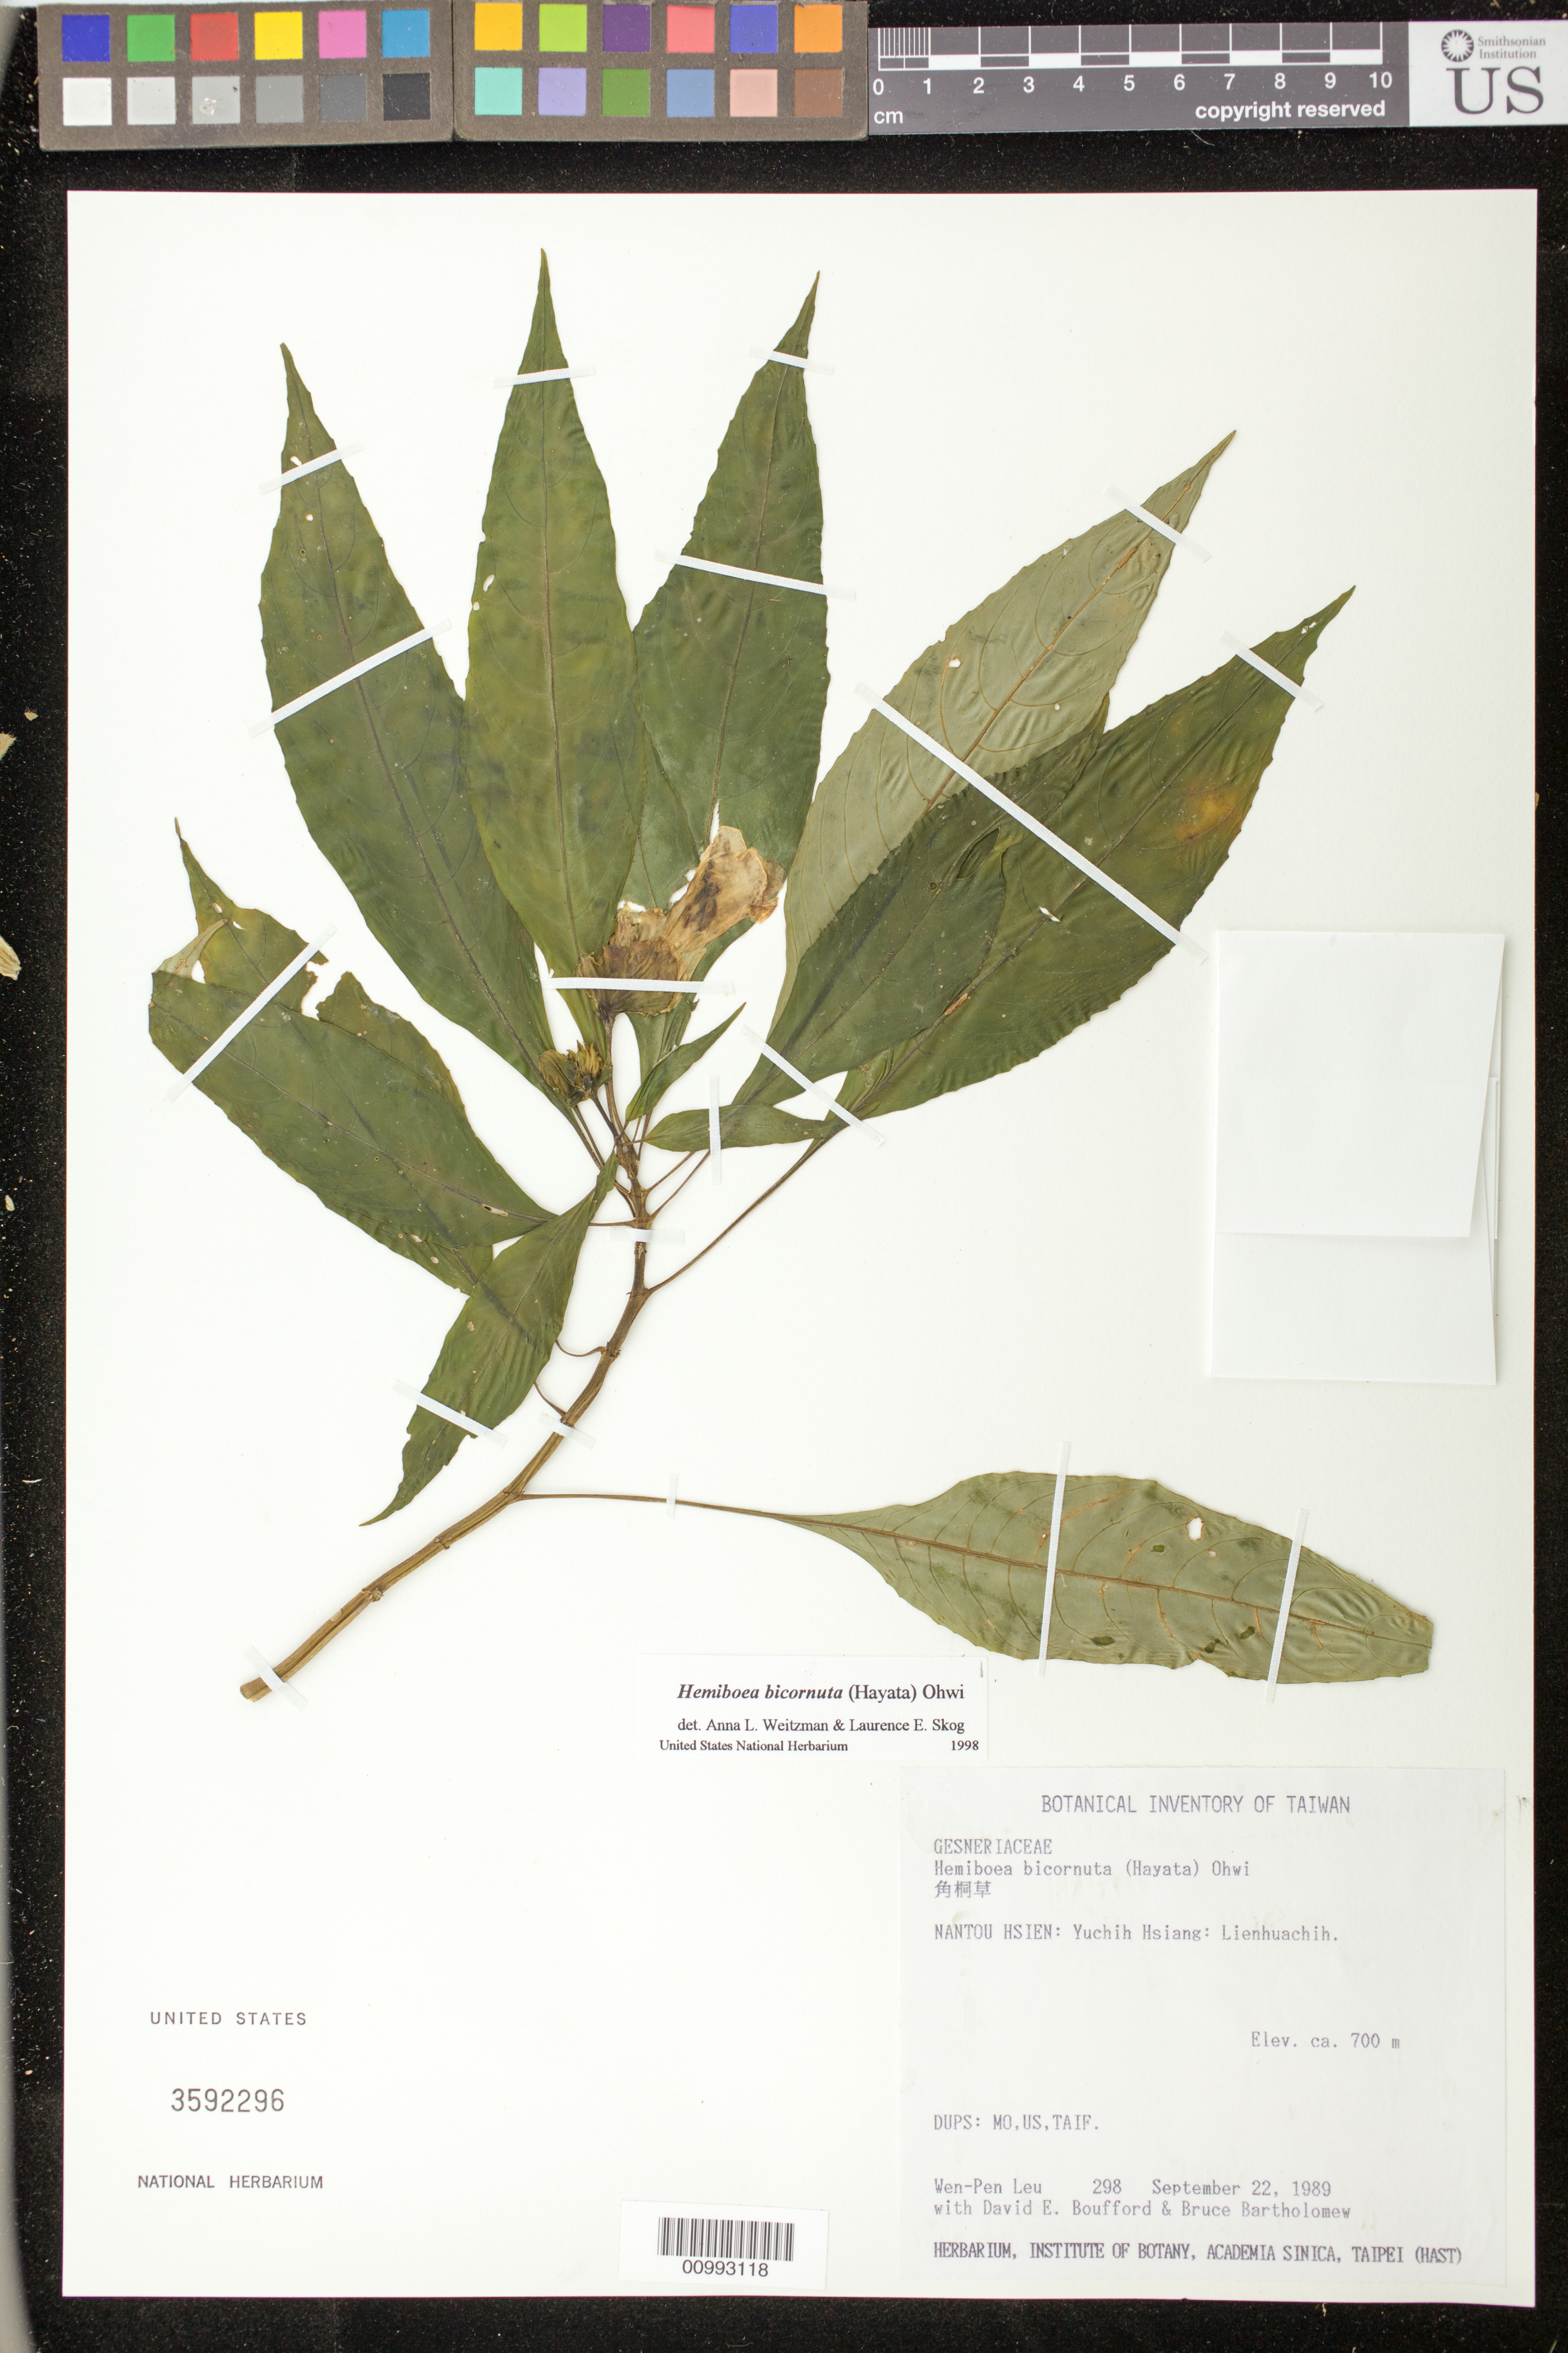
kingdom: Plantae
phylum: Tracheophyta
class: Magnoliopsida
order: Lamiales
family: Gesneriaceae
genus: Hemiboea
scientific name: Hemiboea bicornuta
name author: (Hayata) Ohwi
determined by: Weitzman, A. L.; Skog, L. E.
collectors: W. Leu, D. E. Boufford & B. Bartholomew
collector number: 298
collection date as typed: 22 Sep 1989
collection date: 1989-09-22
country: Taiwan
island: Taiwan [Formosa]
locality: Nantou Hsien: Yuchih Hsiang, Lienhuachih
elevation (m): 700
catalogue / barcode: US 3592296